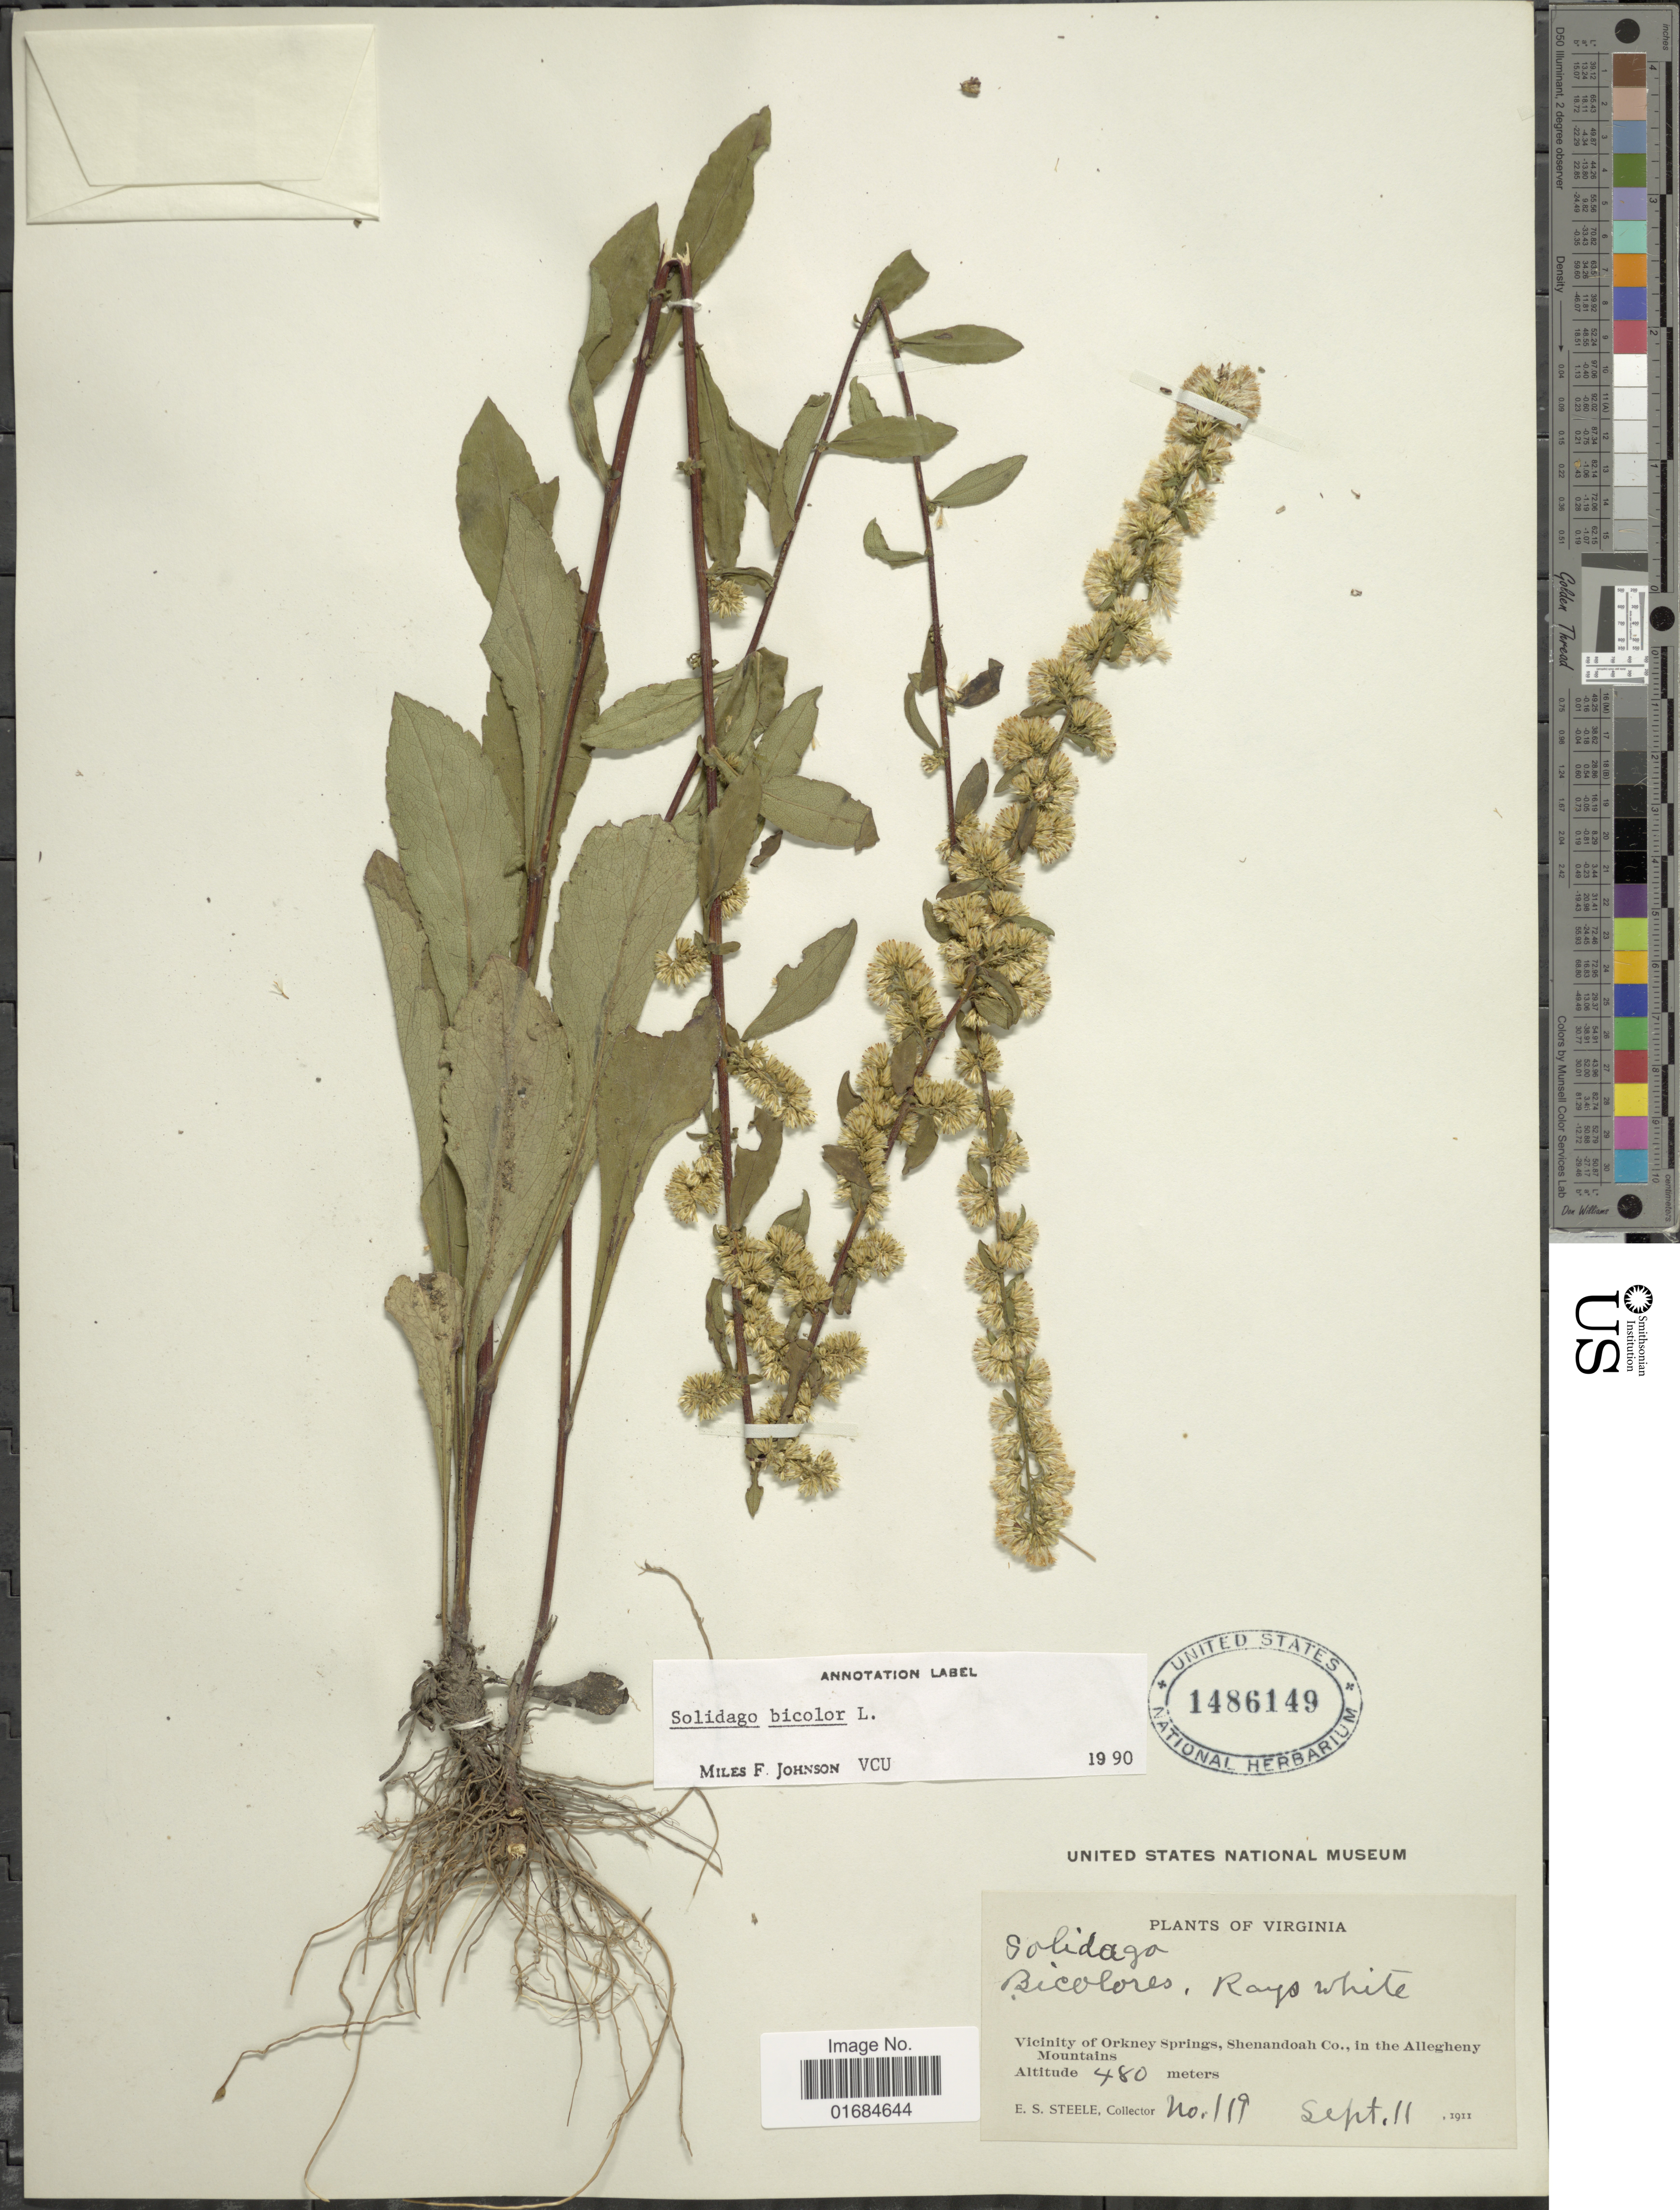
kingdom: Plantae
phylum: Tracheophyta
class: Magnoliopsida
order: Asterales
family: Asteraceae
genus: Solidago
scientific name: Solidago bicolor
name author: L.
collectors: E. Steele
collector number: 119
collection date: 1911-09-11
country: United States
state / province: Virginia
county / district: Shenandoah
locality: Vicinity of Orkney Springs, Shenandoah Co,. in the Allegheny Mountains.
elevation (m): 480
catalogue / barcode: US 1486149